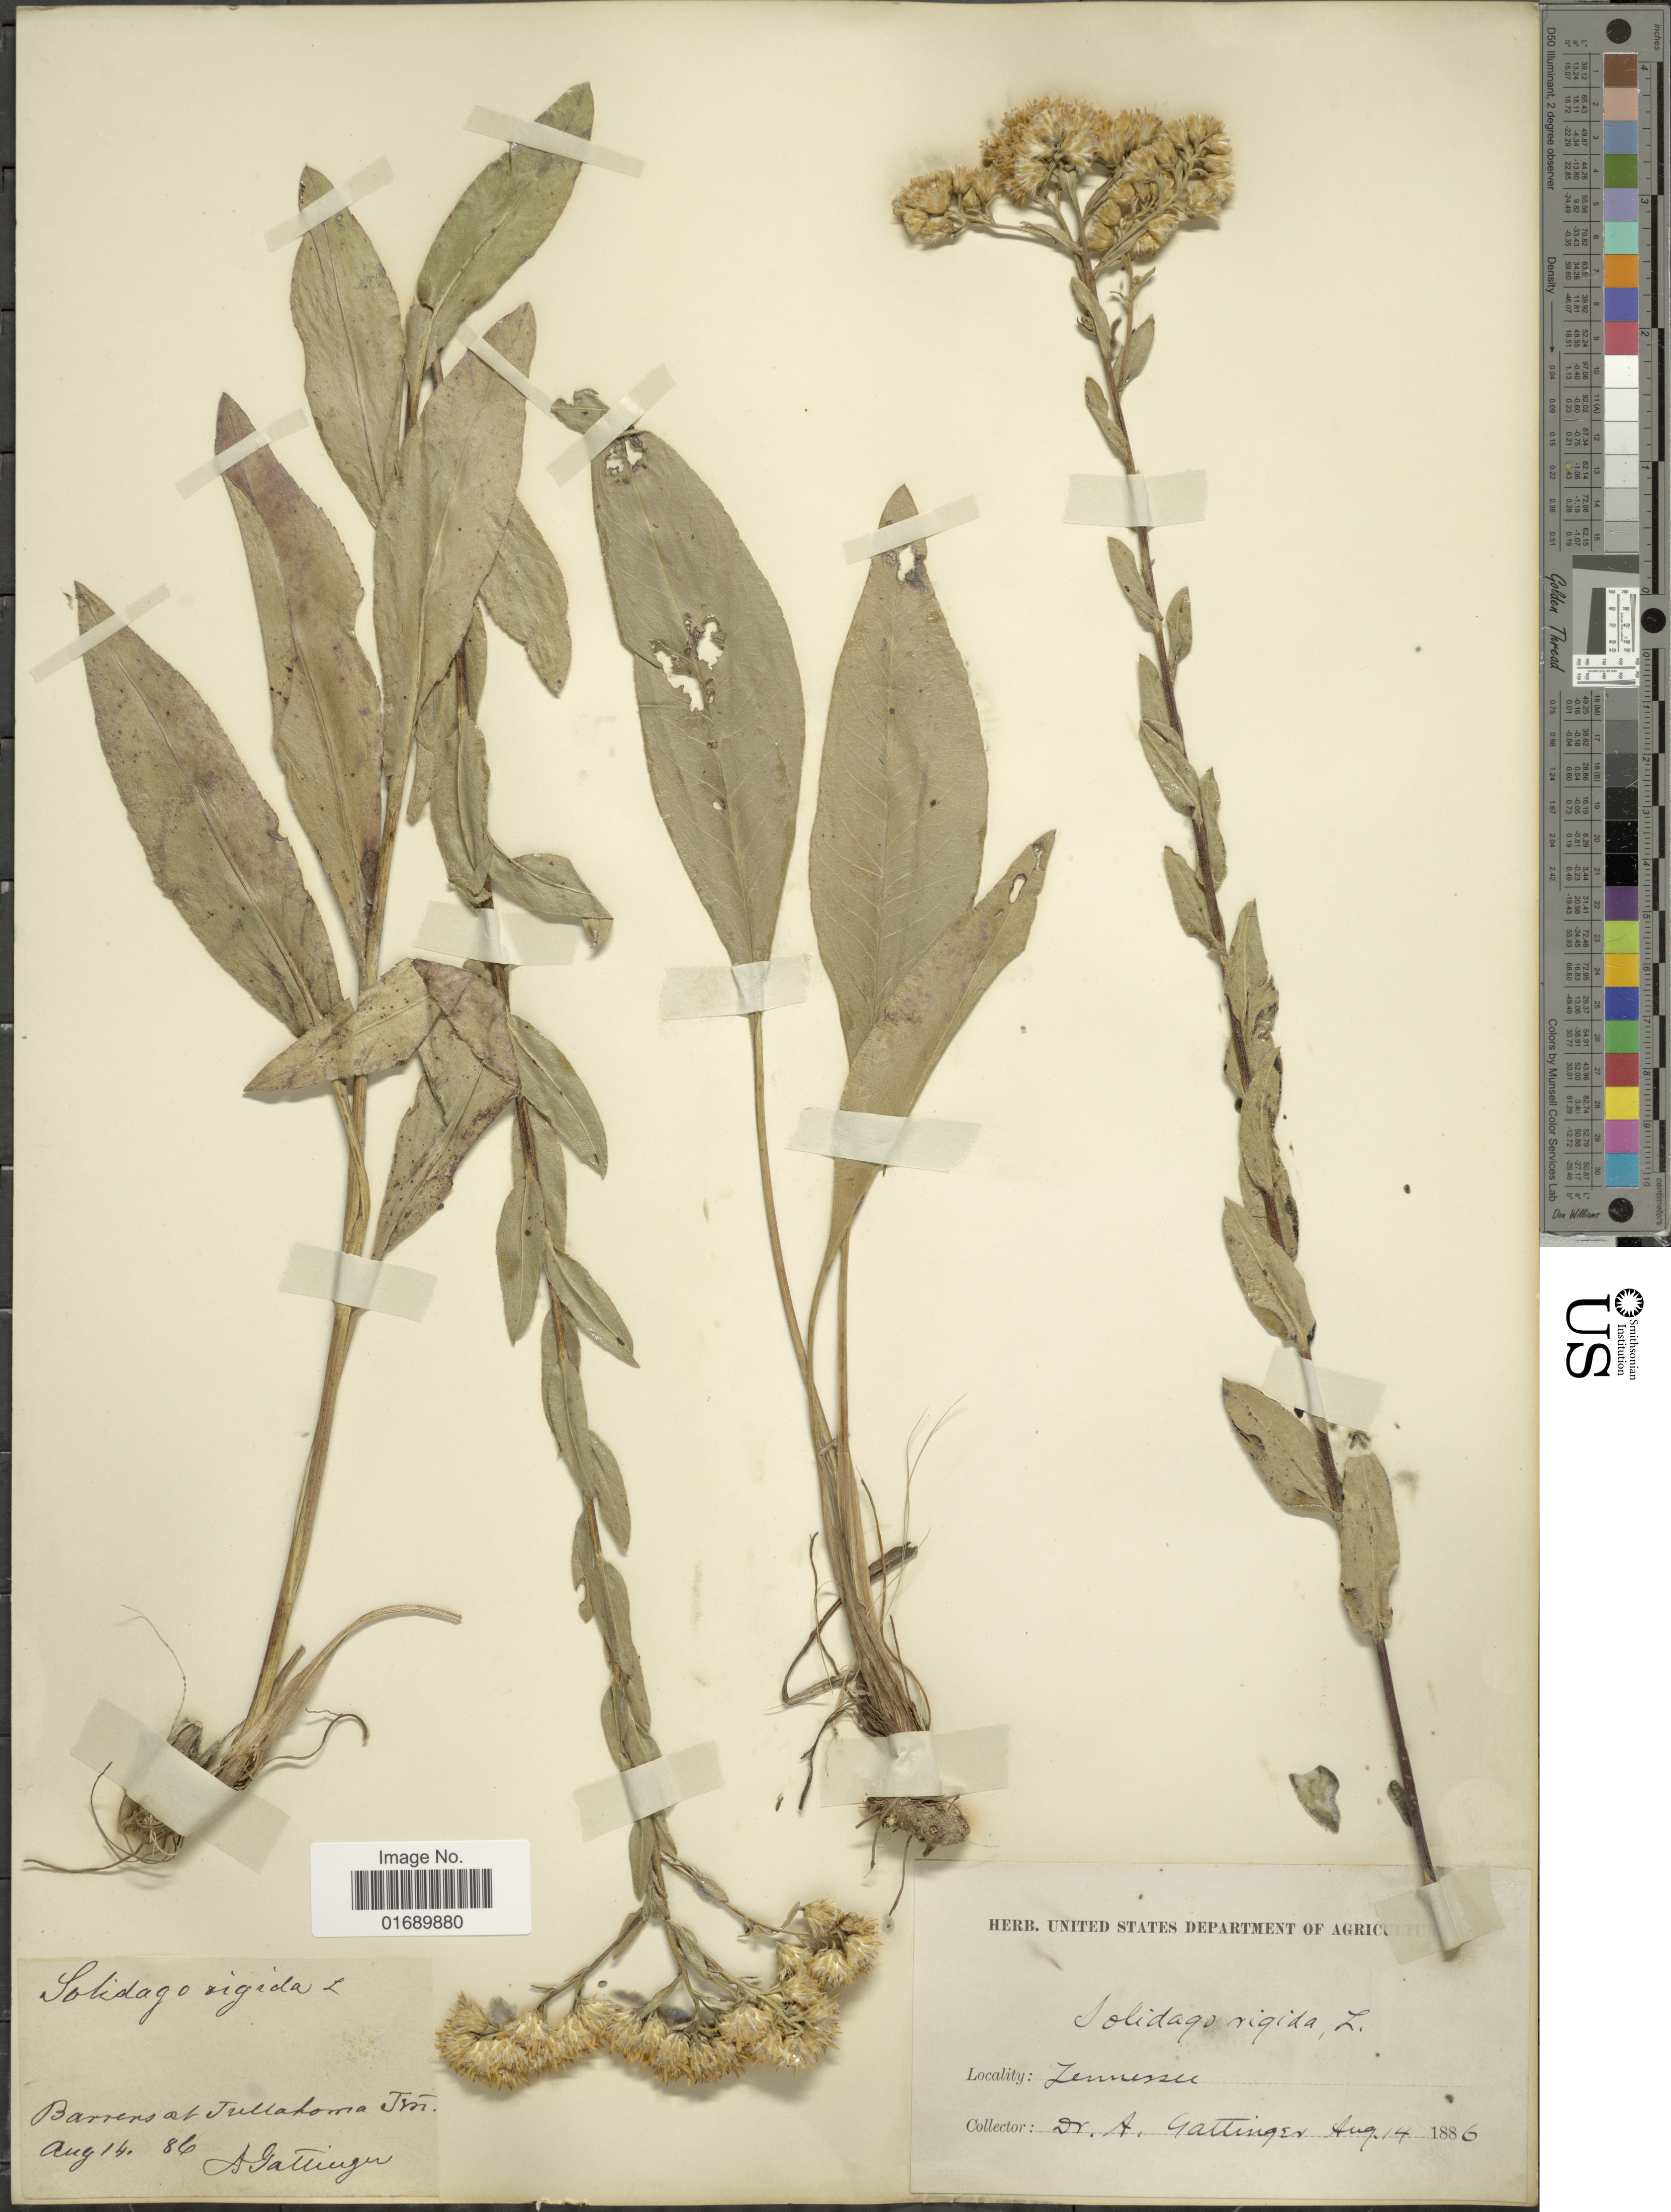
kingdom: Plantae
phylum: Tracheophyta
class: Magnoliopsida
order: Asterales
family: Asteraceae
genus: Solidago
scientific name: Solidago rigida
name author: L.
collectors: A. Gattinger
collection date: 1886-08-14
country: United States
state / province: Tennessee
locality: Barrens at Tullahoma